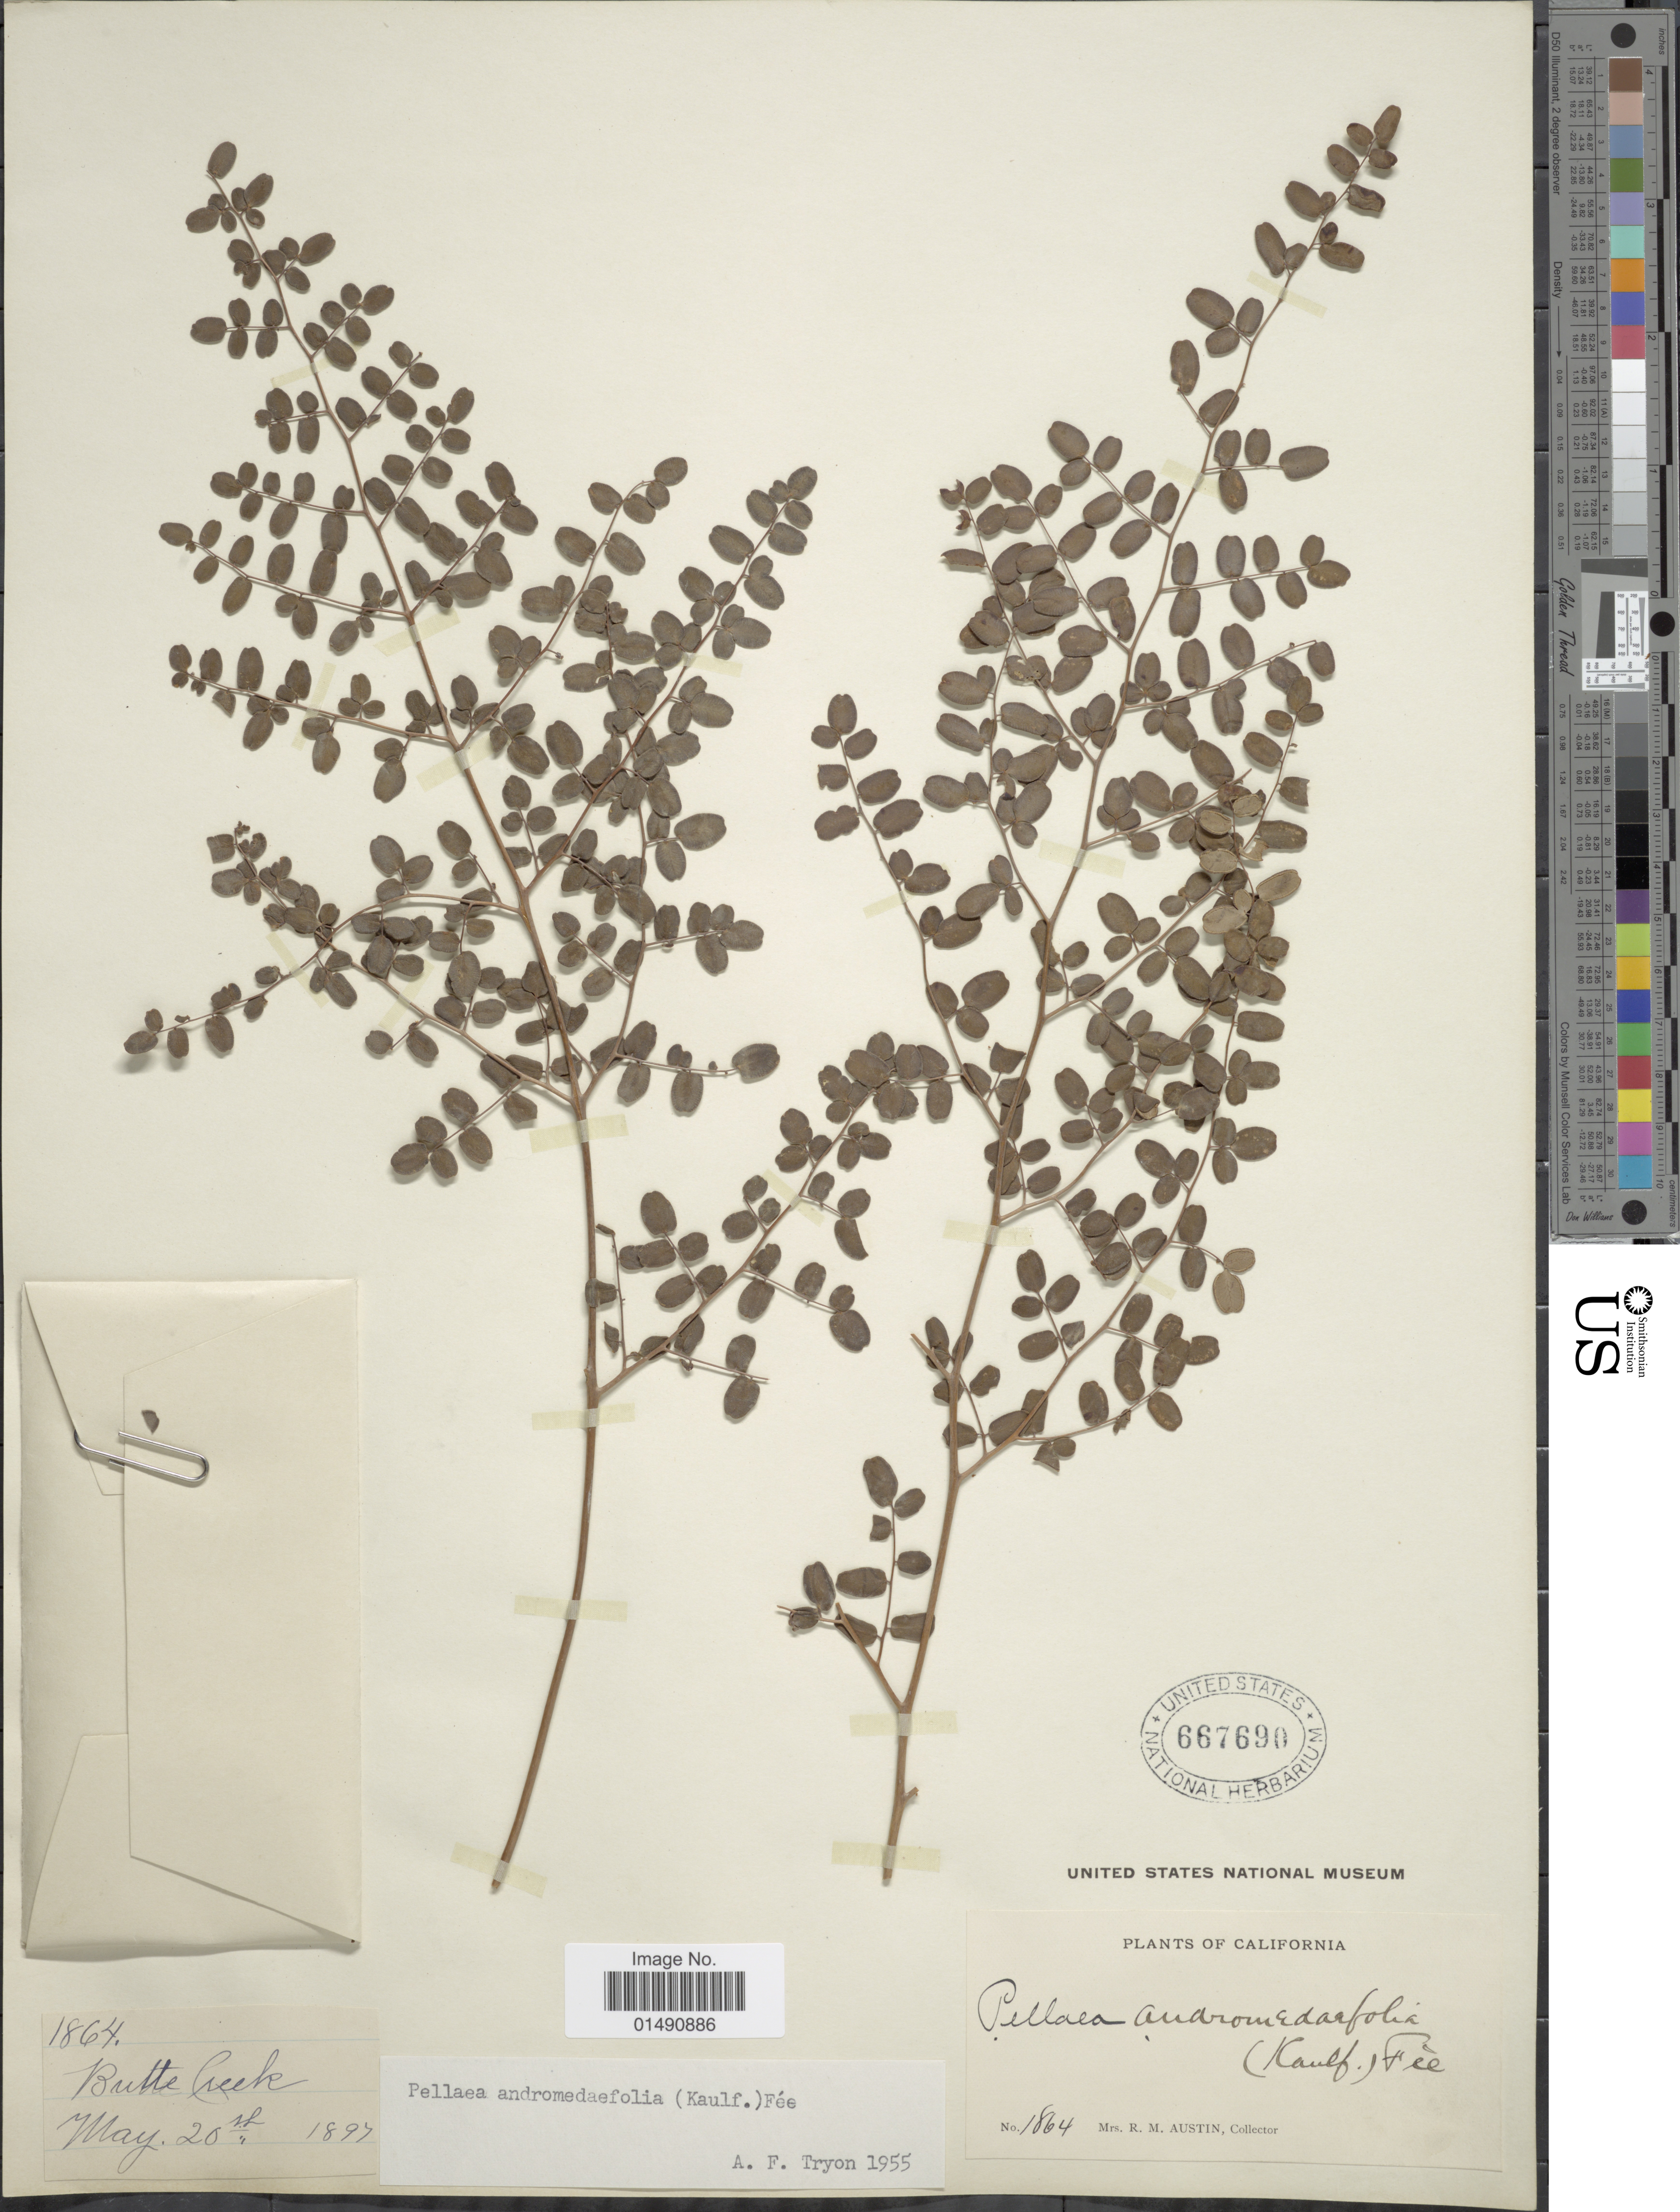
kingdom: Plantae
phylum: Tracheophyta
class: Polypodiopsida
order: Polypodiales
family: Pteridaceae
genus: Pellaea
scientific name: Pellaea andromedifolia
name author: (Kaulf.) Fée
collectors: R. Austin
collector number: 1864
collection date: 1897-05-20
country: United States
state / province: California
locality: Buttle Creek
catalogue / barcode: US 667690